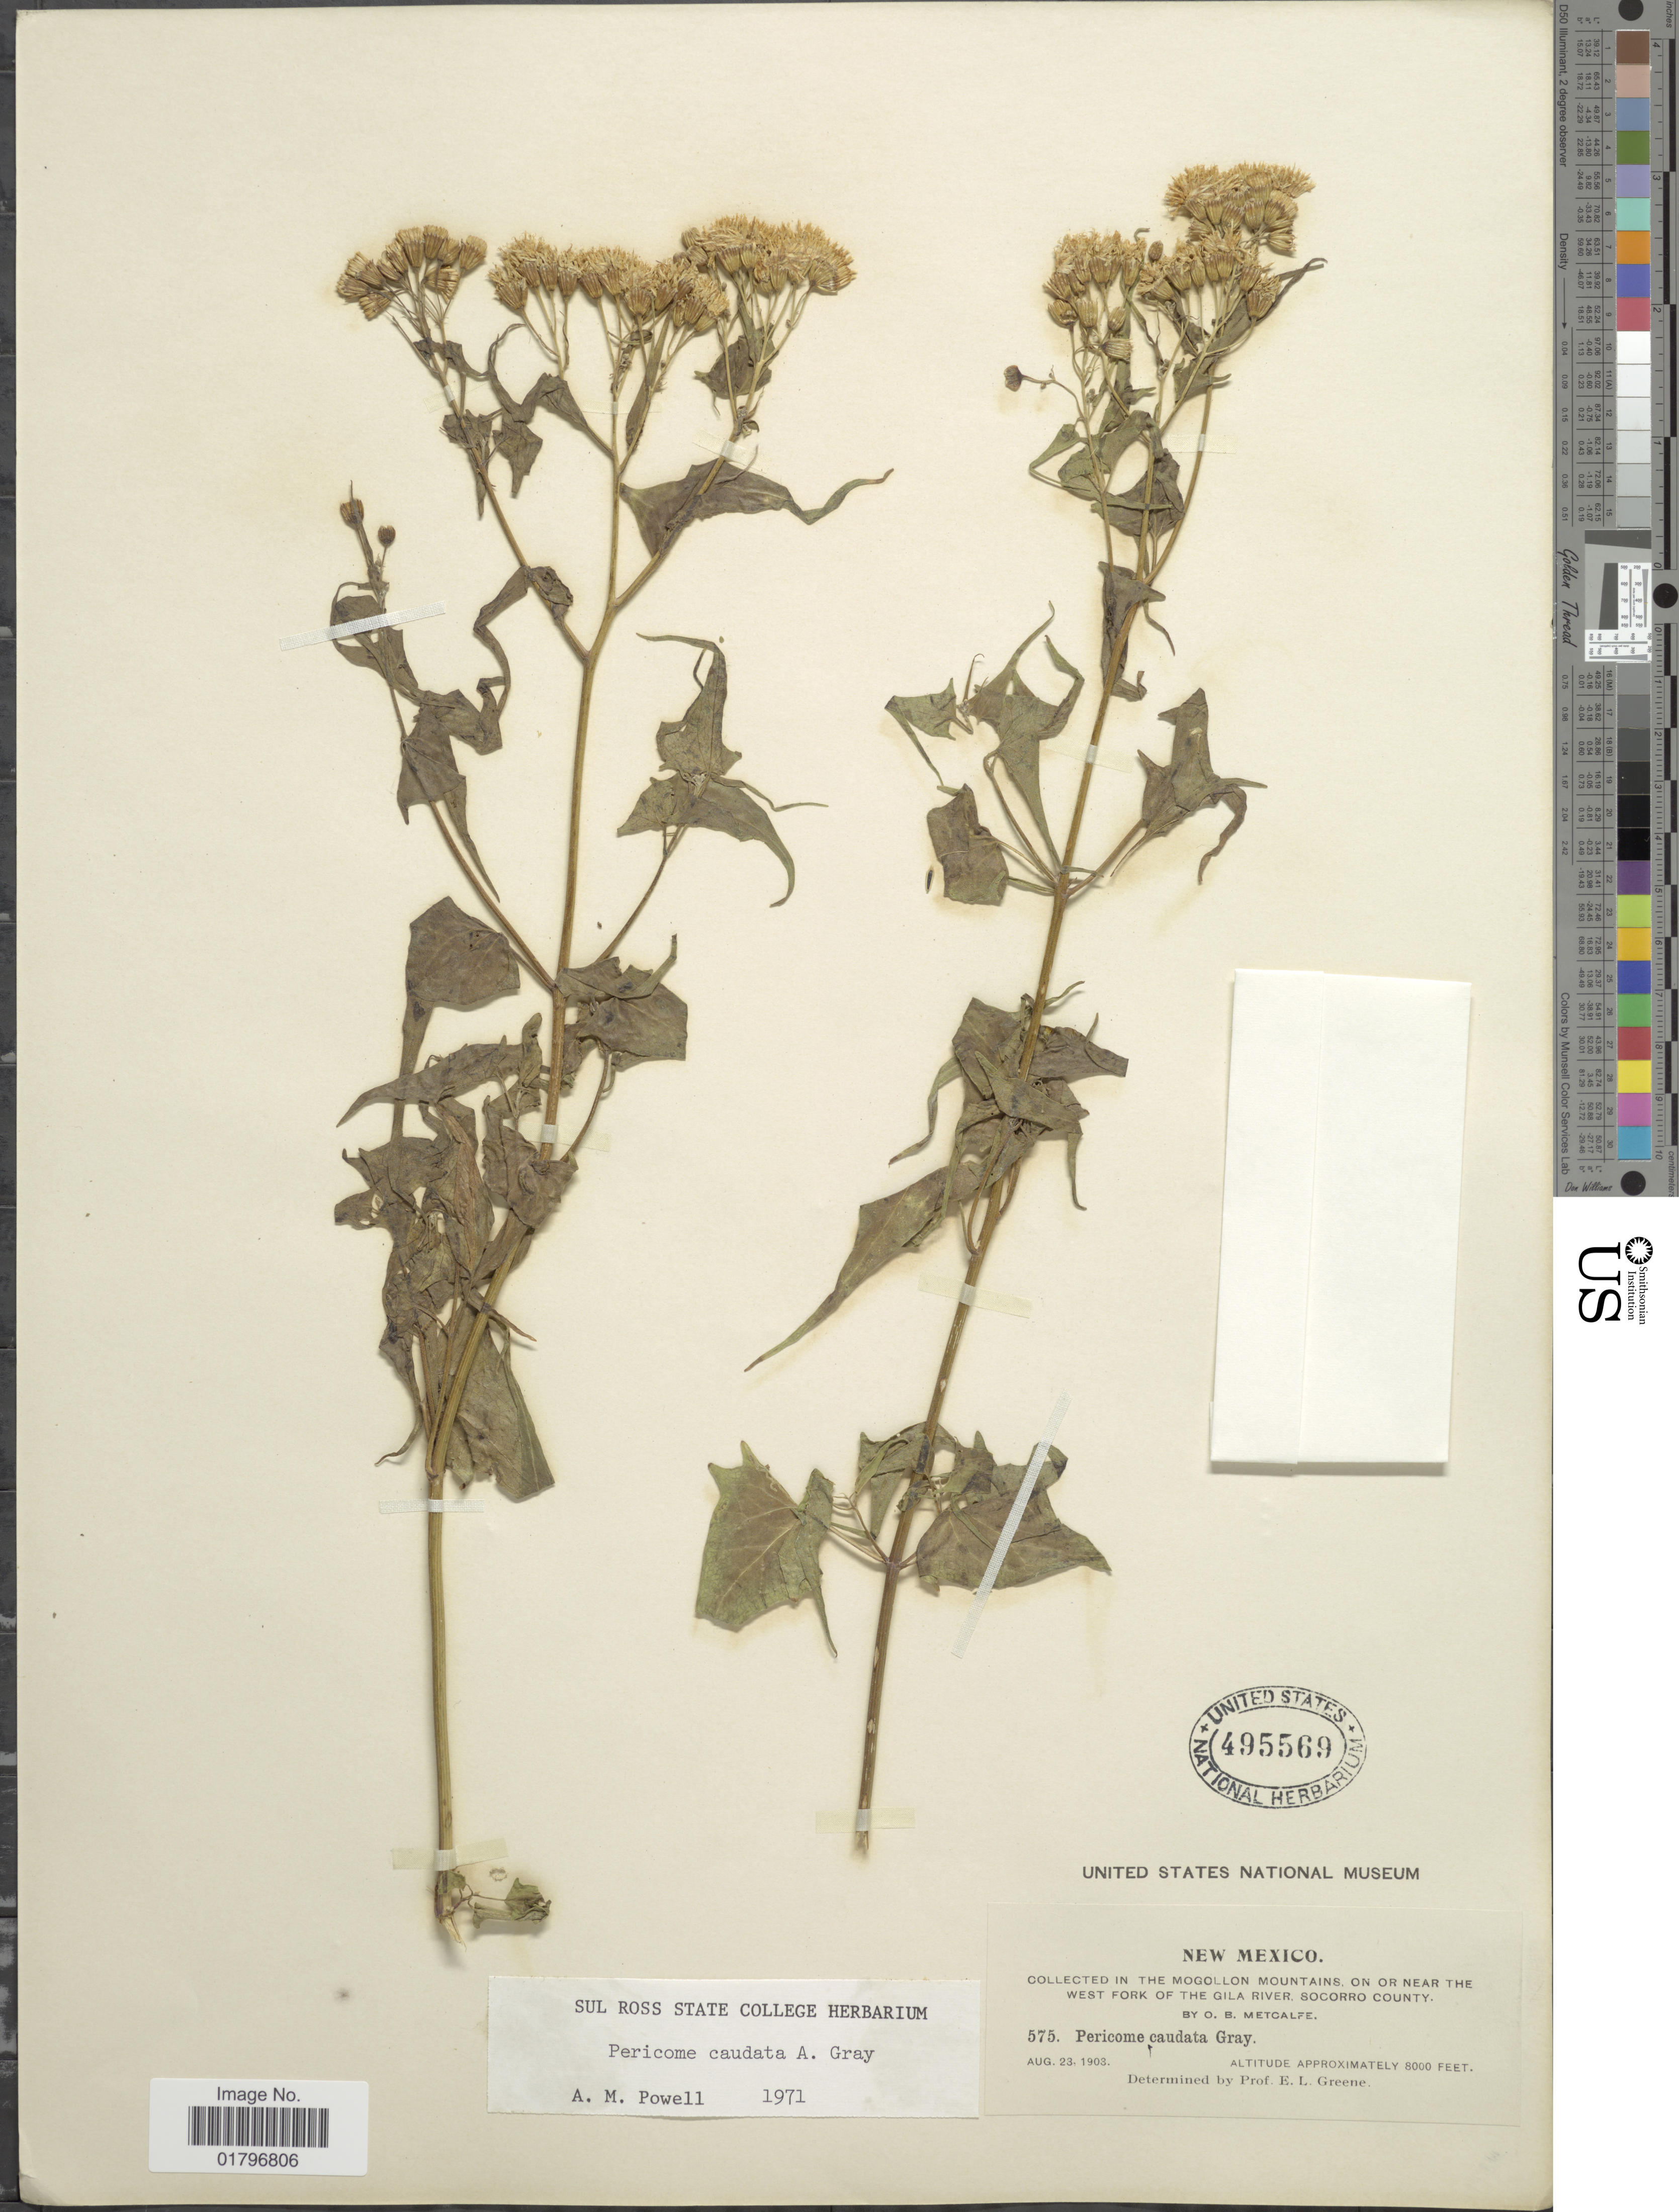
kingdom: Plantae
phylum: Tracheophyta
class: Magnoliopsida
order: Asterales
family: Asteraceae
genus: Pericome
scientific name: Pericome caudata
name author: A. Gray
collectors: O. B. Metcalfe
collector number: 575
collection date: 1903-08-23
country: United States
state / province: New Mexico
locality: In the Mogollon Mountains, on or near the West Fork of the Gila River, Socorro County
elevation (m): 2438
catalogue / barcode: US 495569